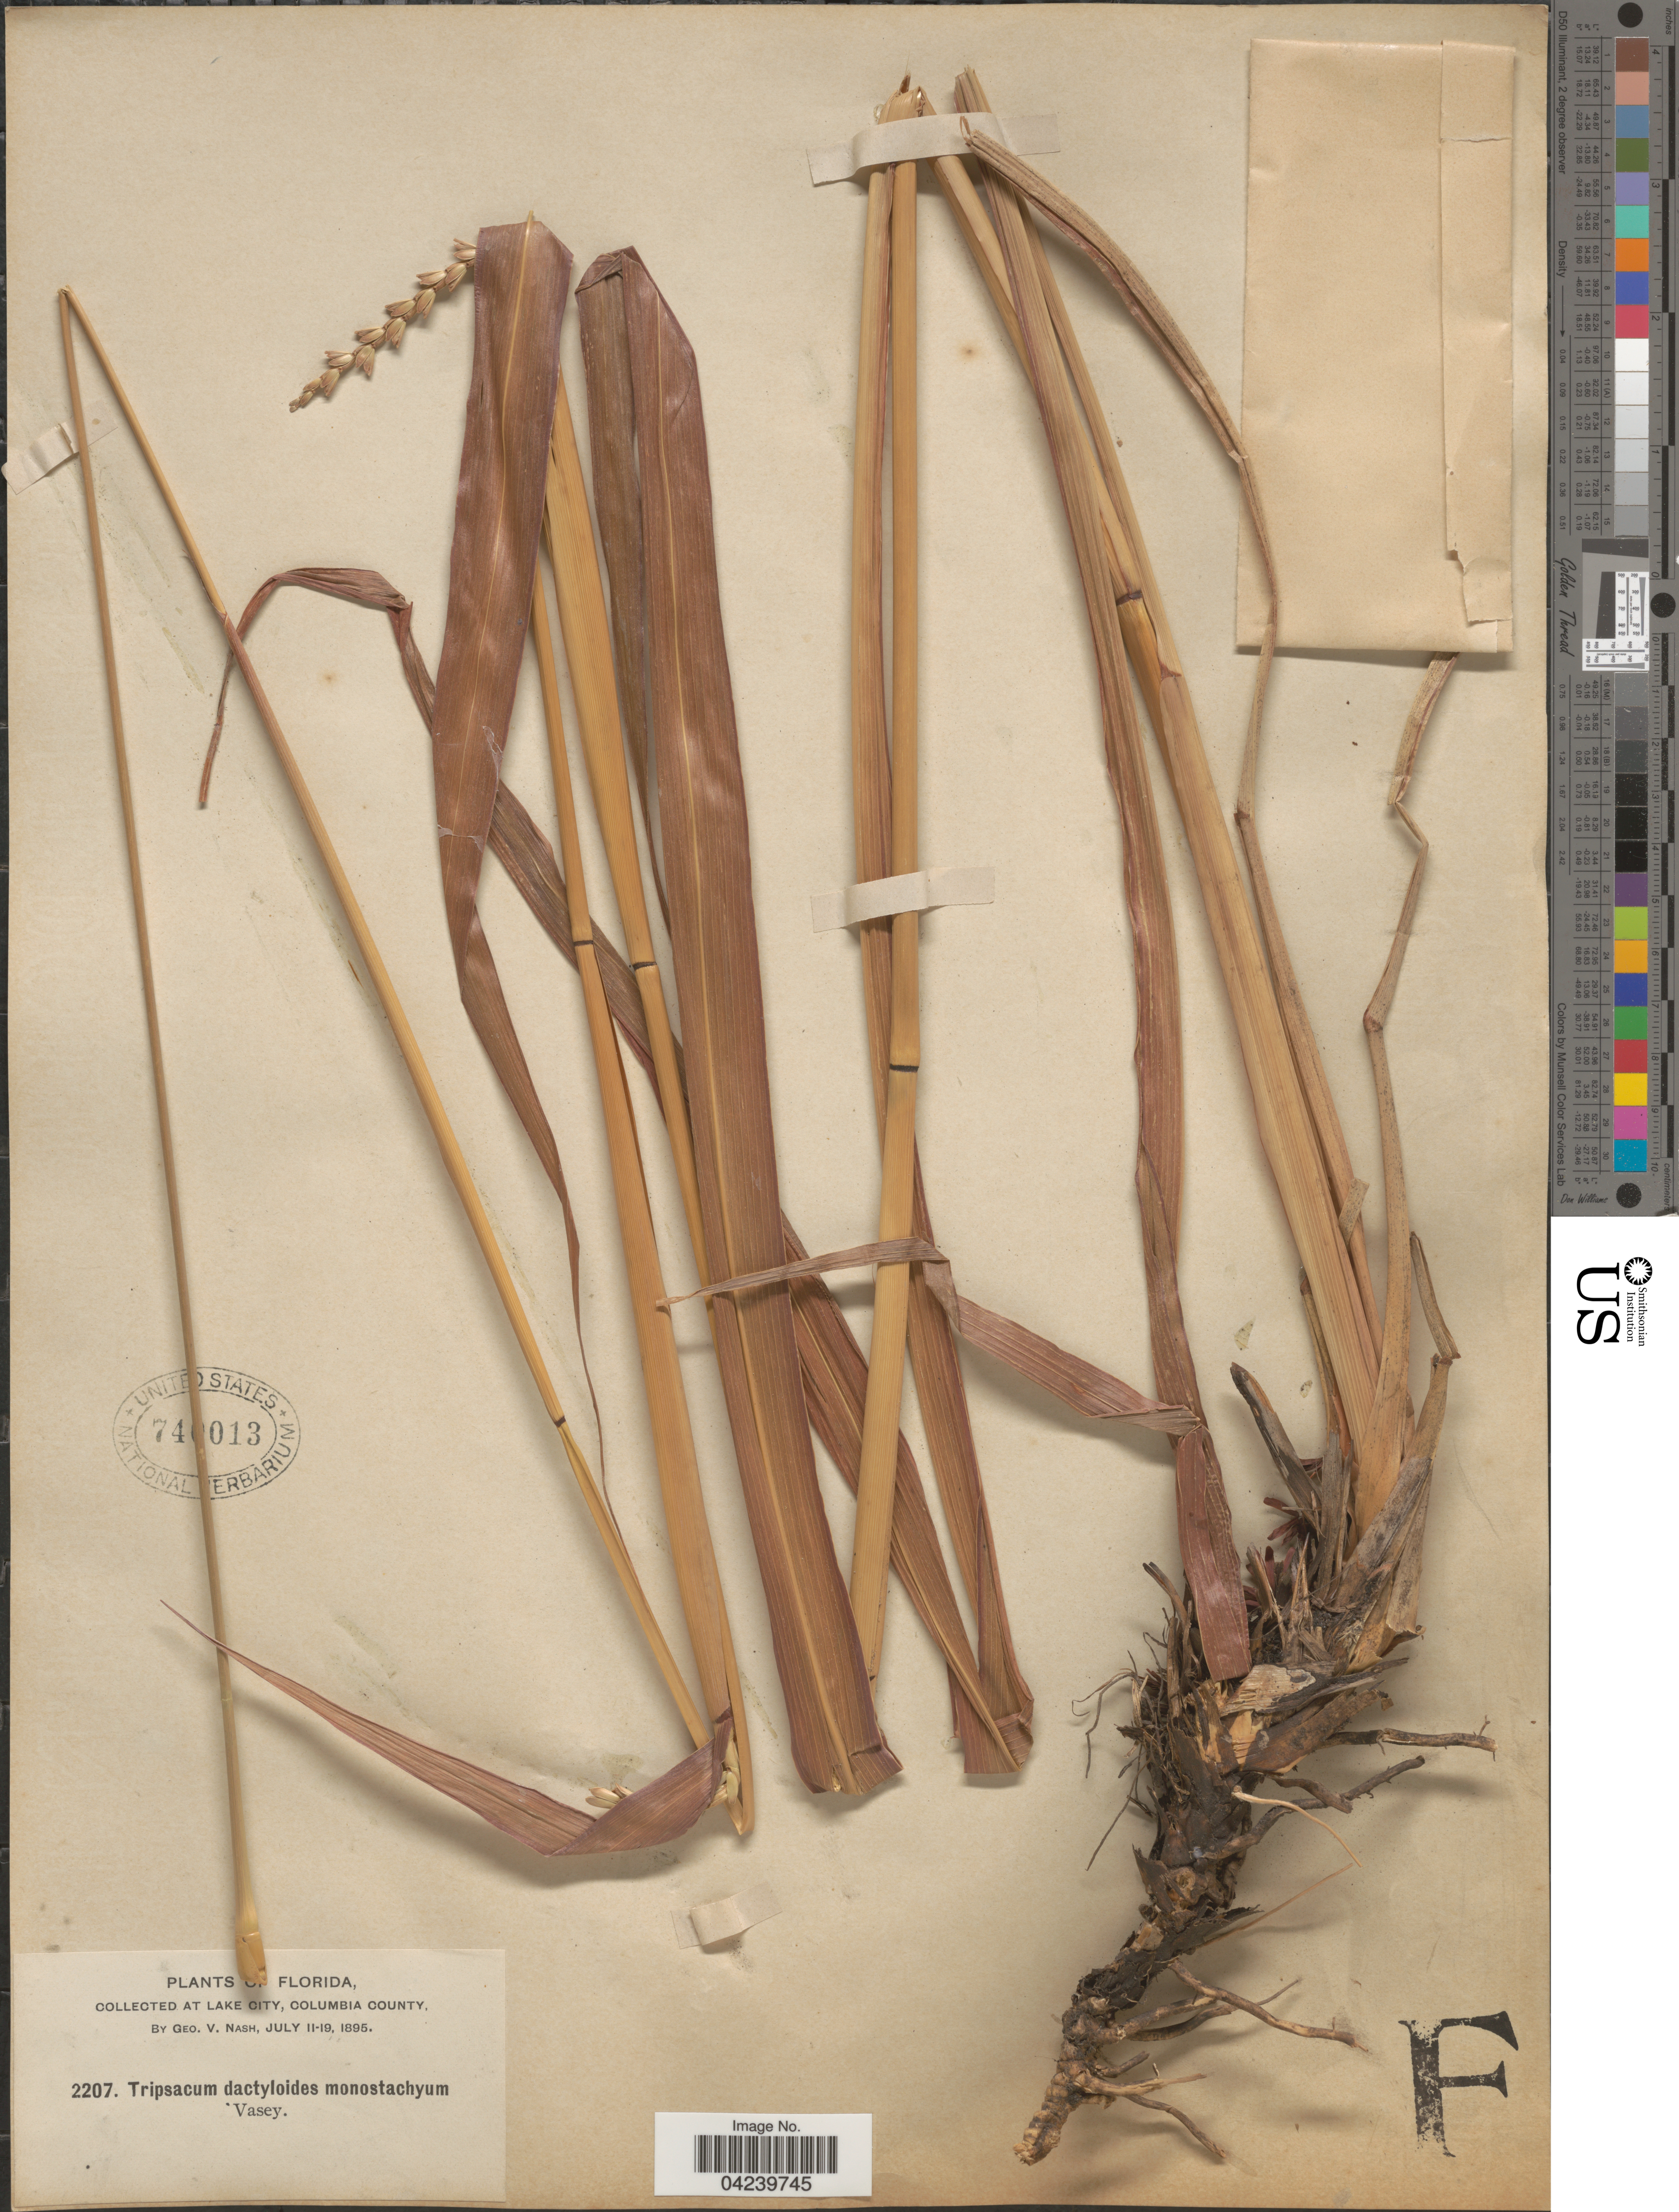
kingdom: Plantae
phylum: Tracheophyta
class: Liliopsida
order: Poales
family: Poaceae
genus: Tripsacum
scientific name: Tripsacum dactyloides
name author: (L.) L.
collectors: G. V. Nash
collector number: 2207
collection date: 1895-07-11/1895-07-19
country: United States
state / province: Florida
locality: At Lake City, Columbia County.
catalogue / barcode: US 740013